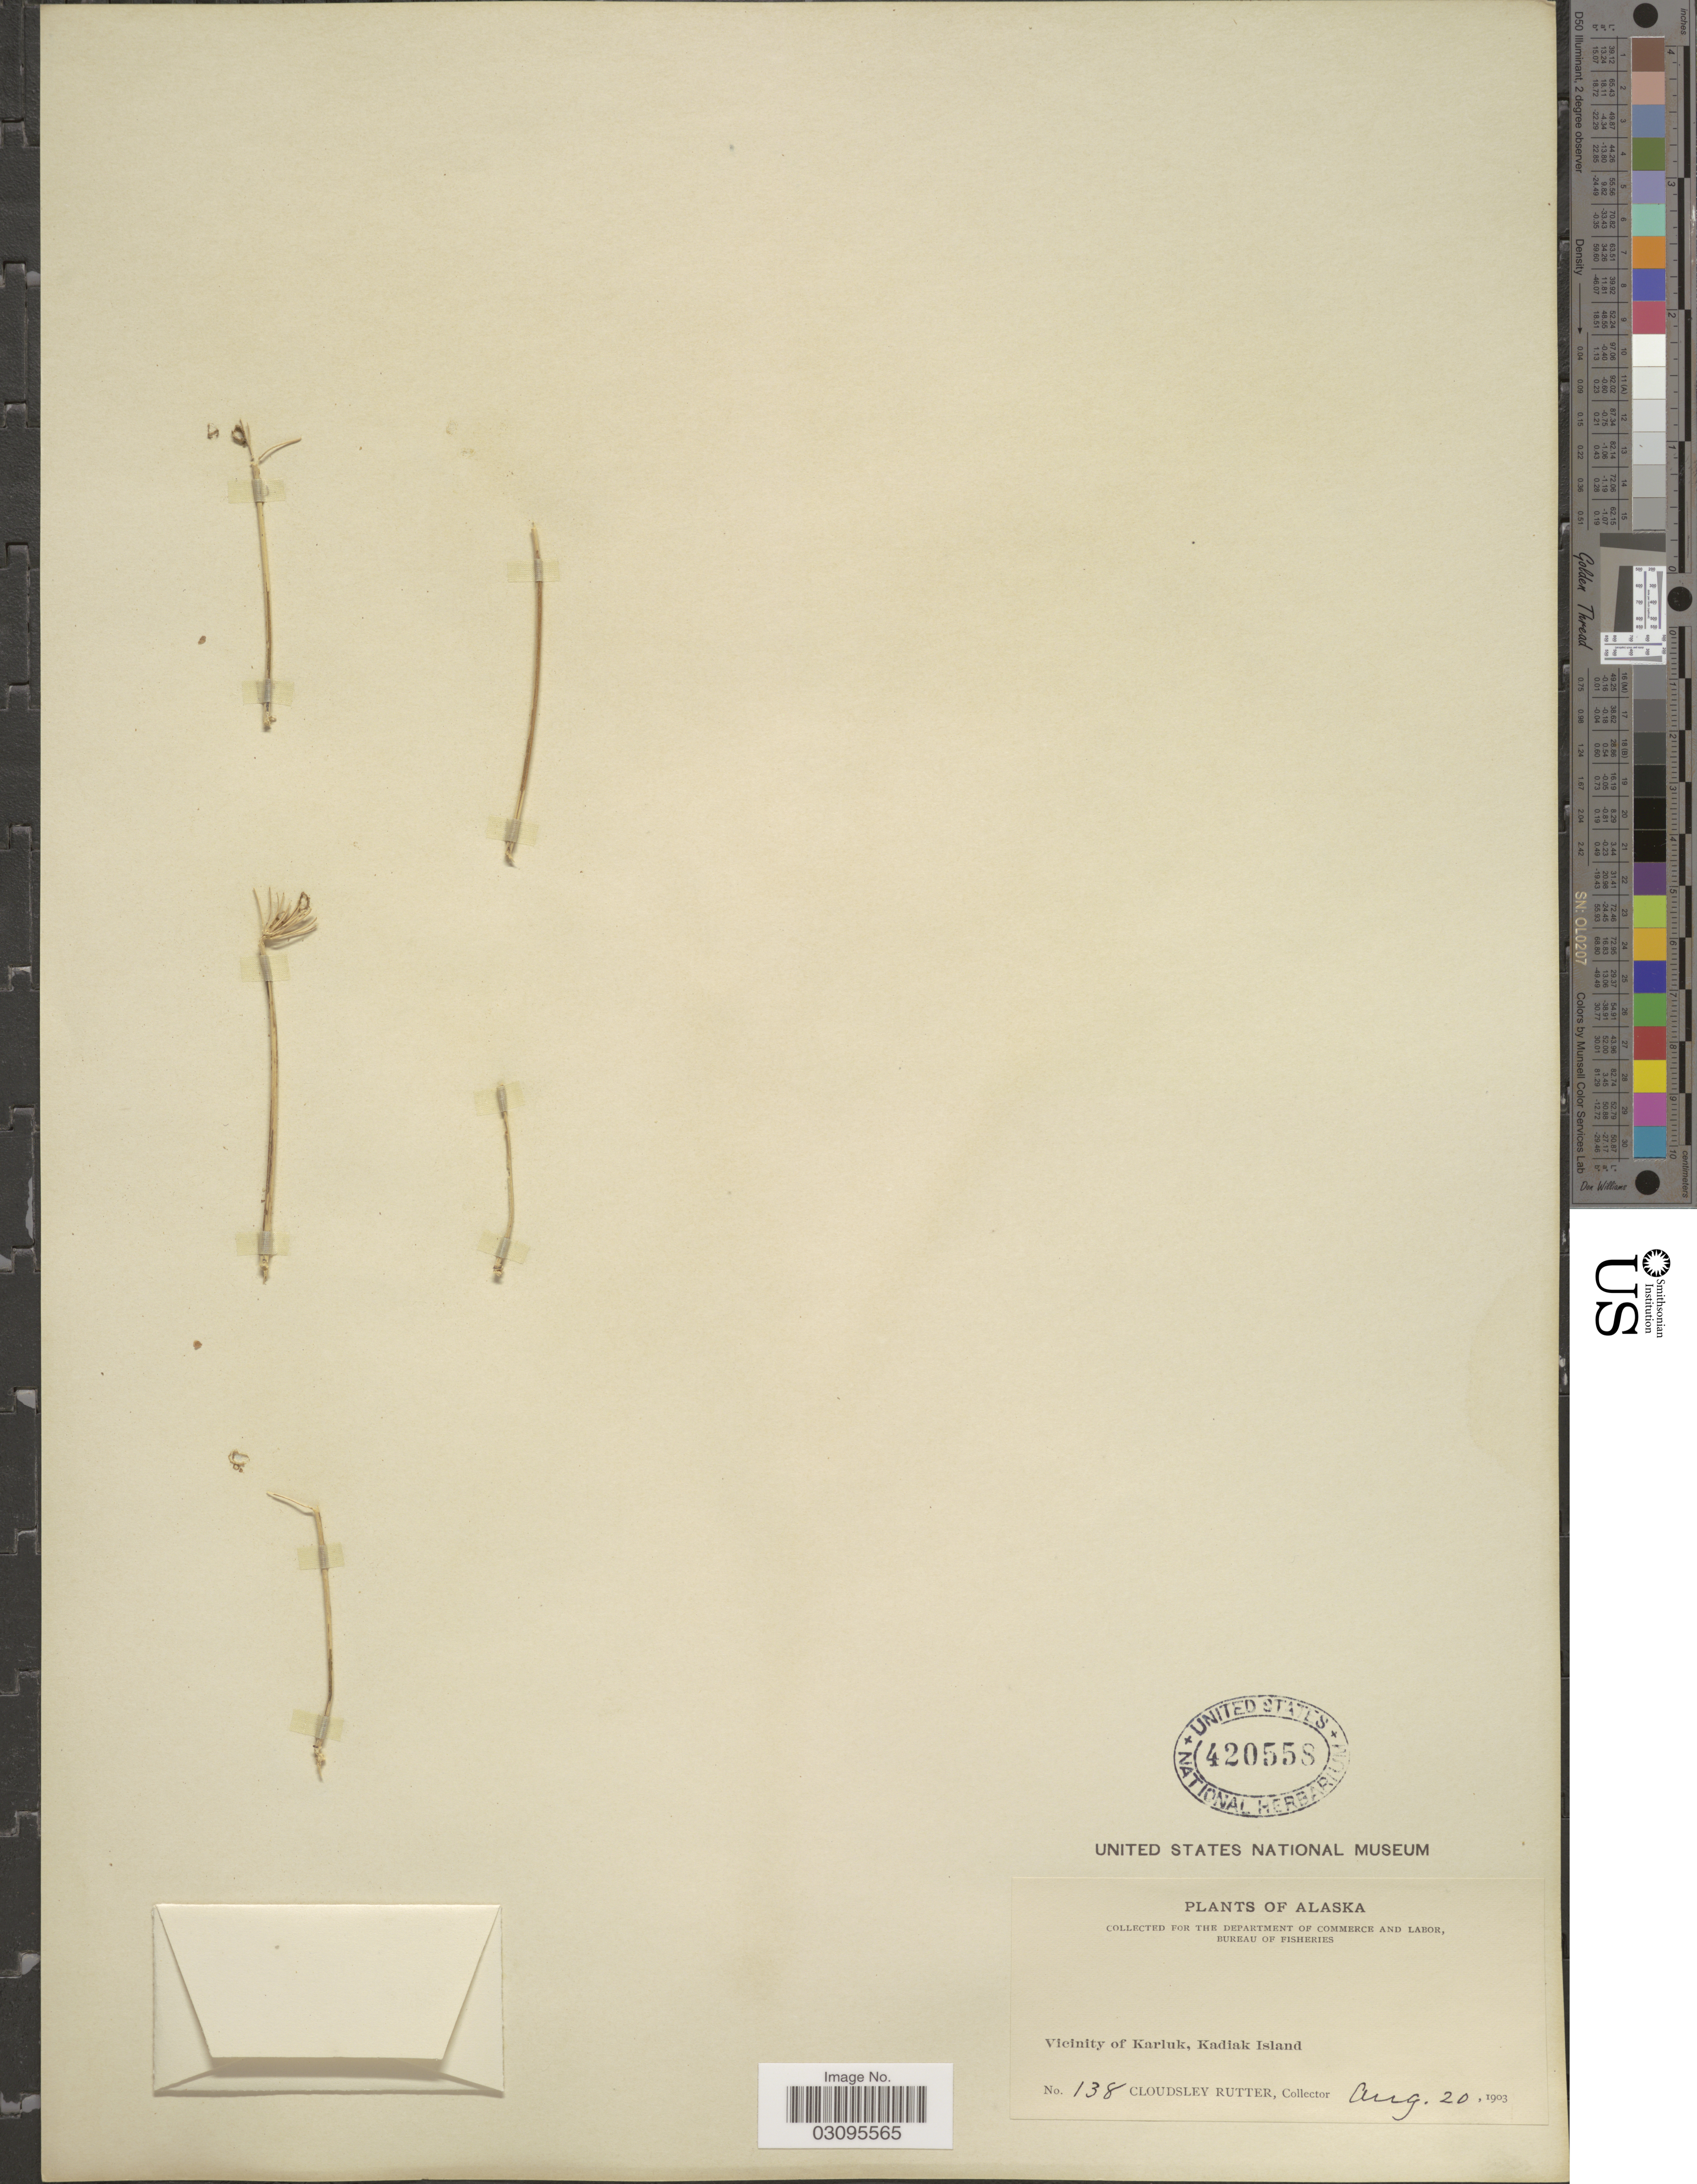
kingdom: Plantae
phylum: Tracheophyta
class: Magnoliopsida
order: Apiales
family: Apiaceae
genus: Heracleum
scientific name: Heracleum lanatum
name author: Michx.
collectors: C. Rutter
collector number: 138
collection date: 1903-08-20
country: United States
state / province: Alaska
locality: Vicinity of Karluk, Kadiak Island.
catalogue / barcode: US 420558